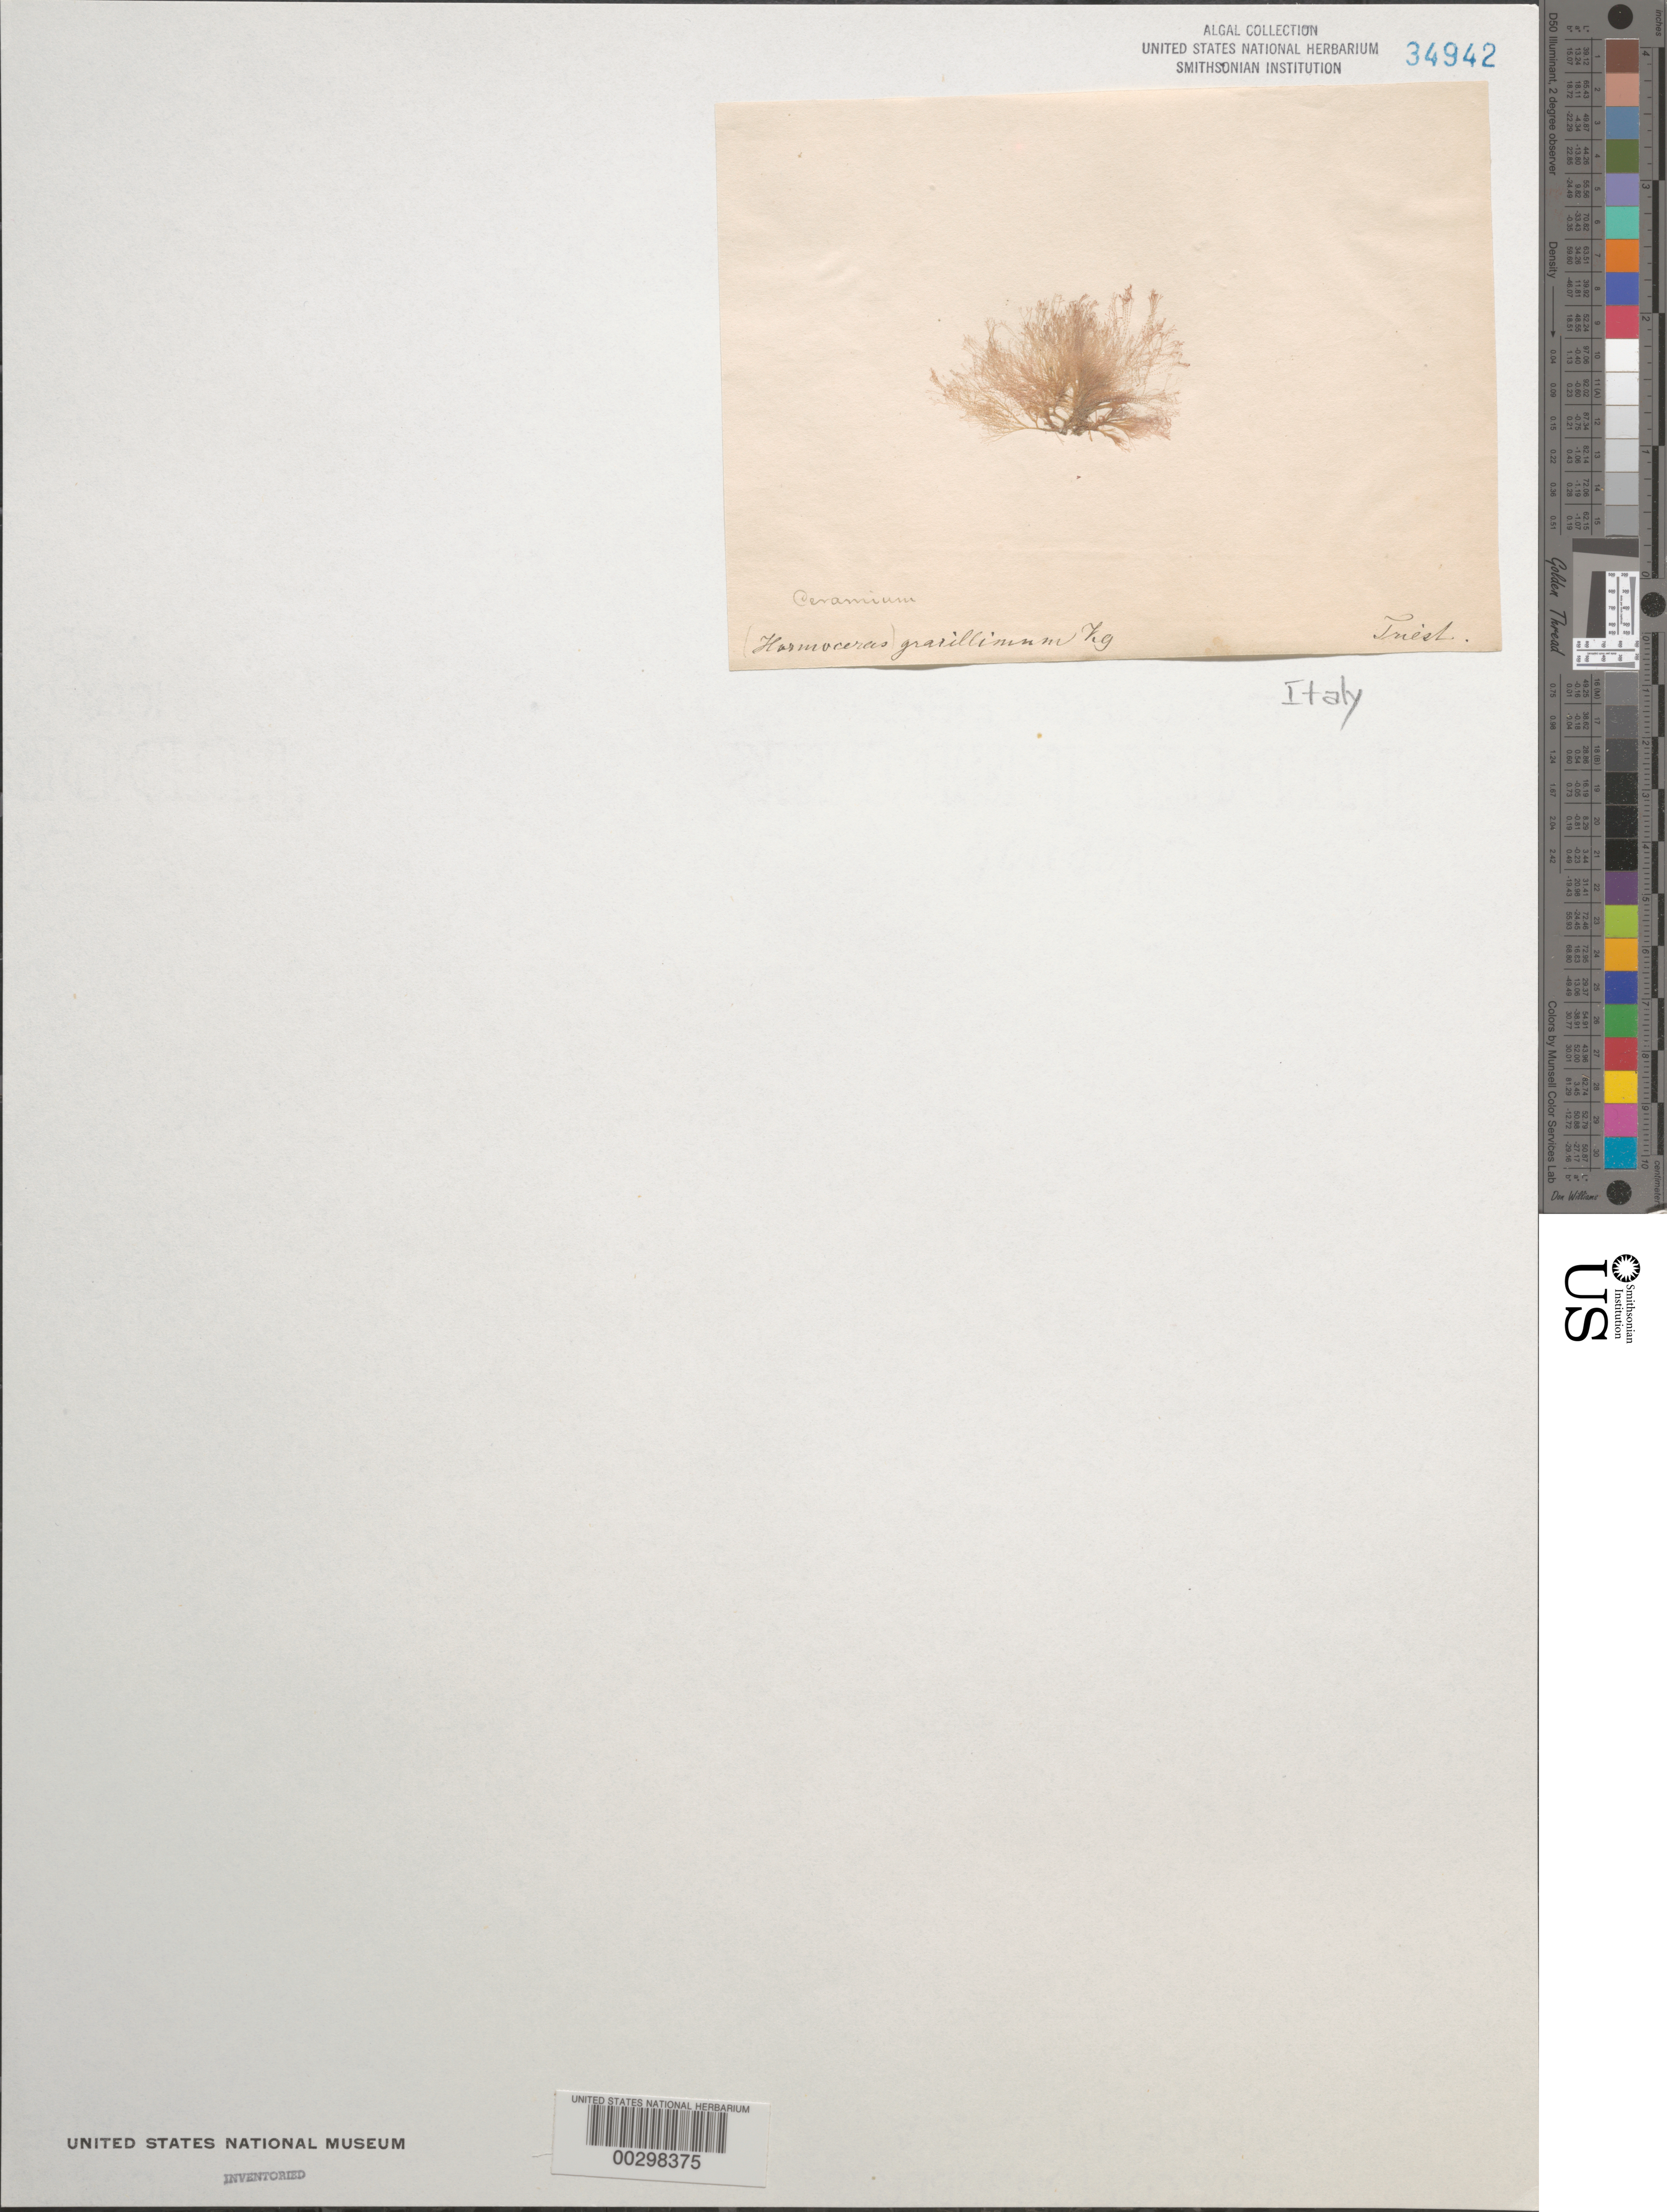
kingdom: Plantae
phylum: Rhodophyta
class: Florideophyceae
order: Ceramiales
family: Ceramiaceae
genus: Ceramium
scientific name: Ceramium gracilliferum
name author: Griffiths & Harvey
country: Italy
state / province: Friuli-Venezia Giulia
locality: Trieste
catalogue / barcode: US 34942